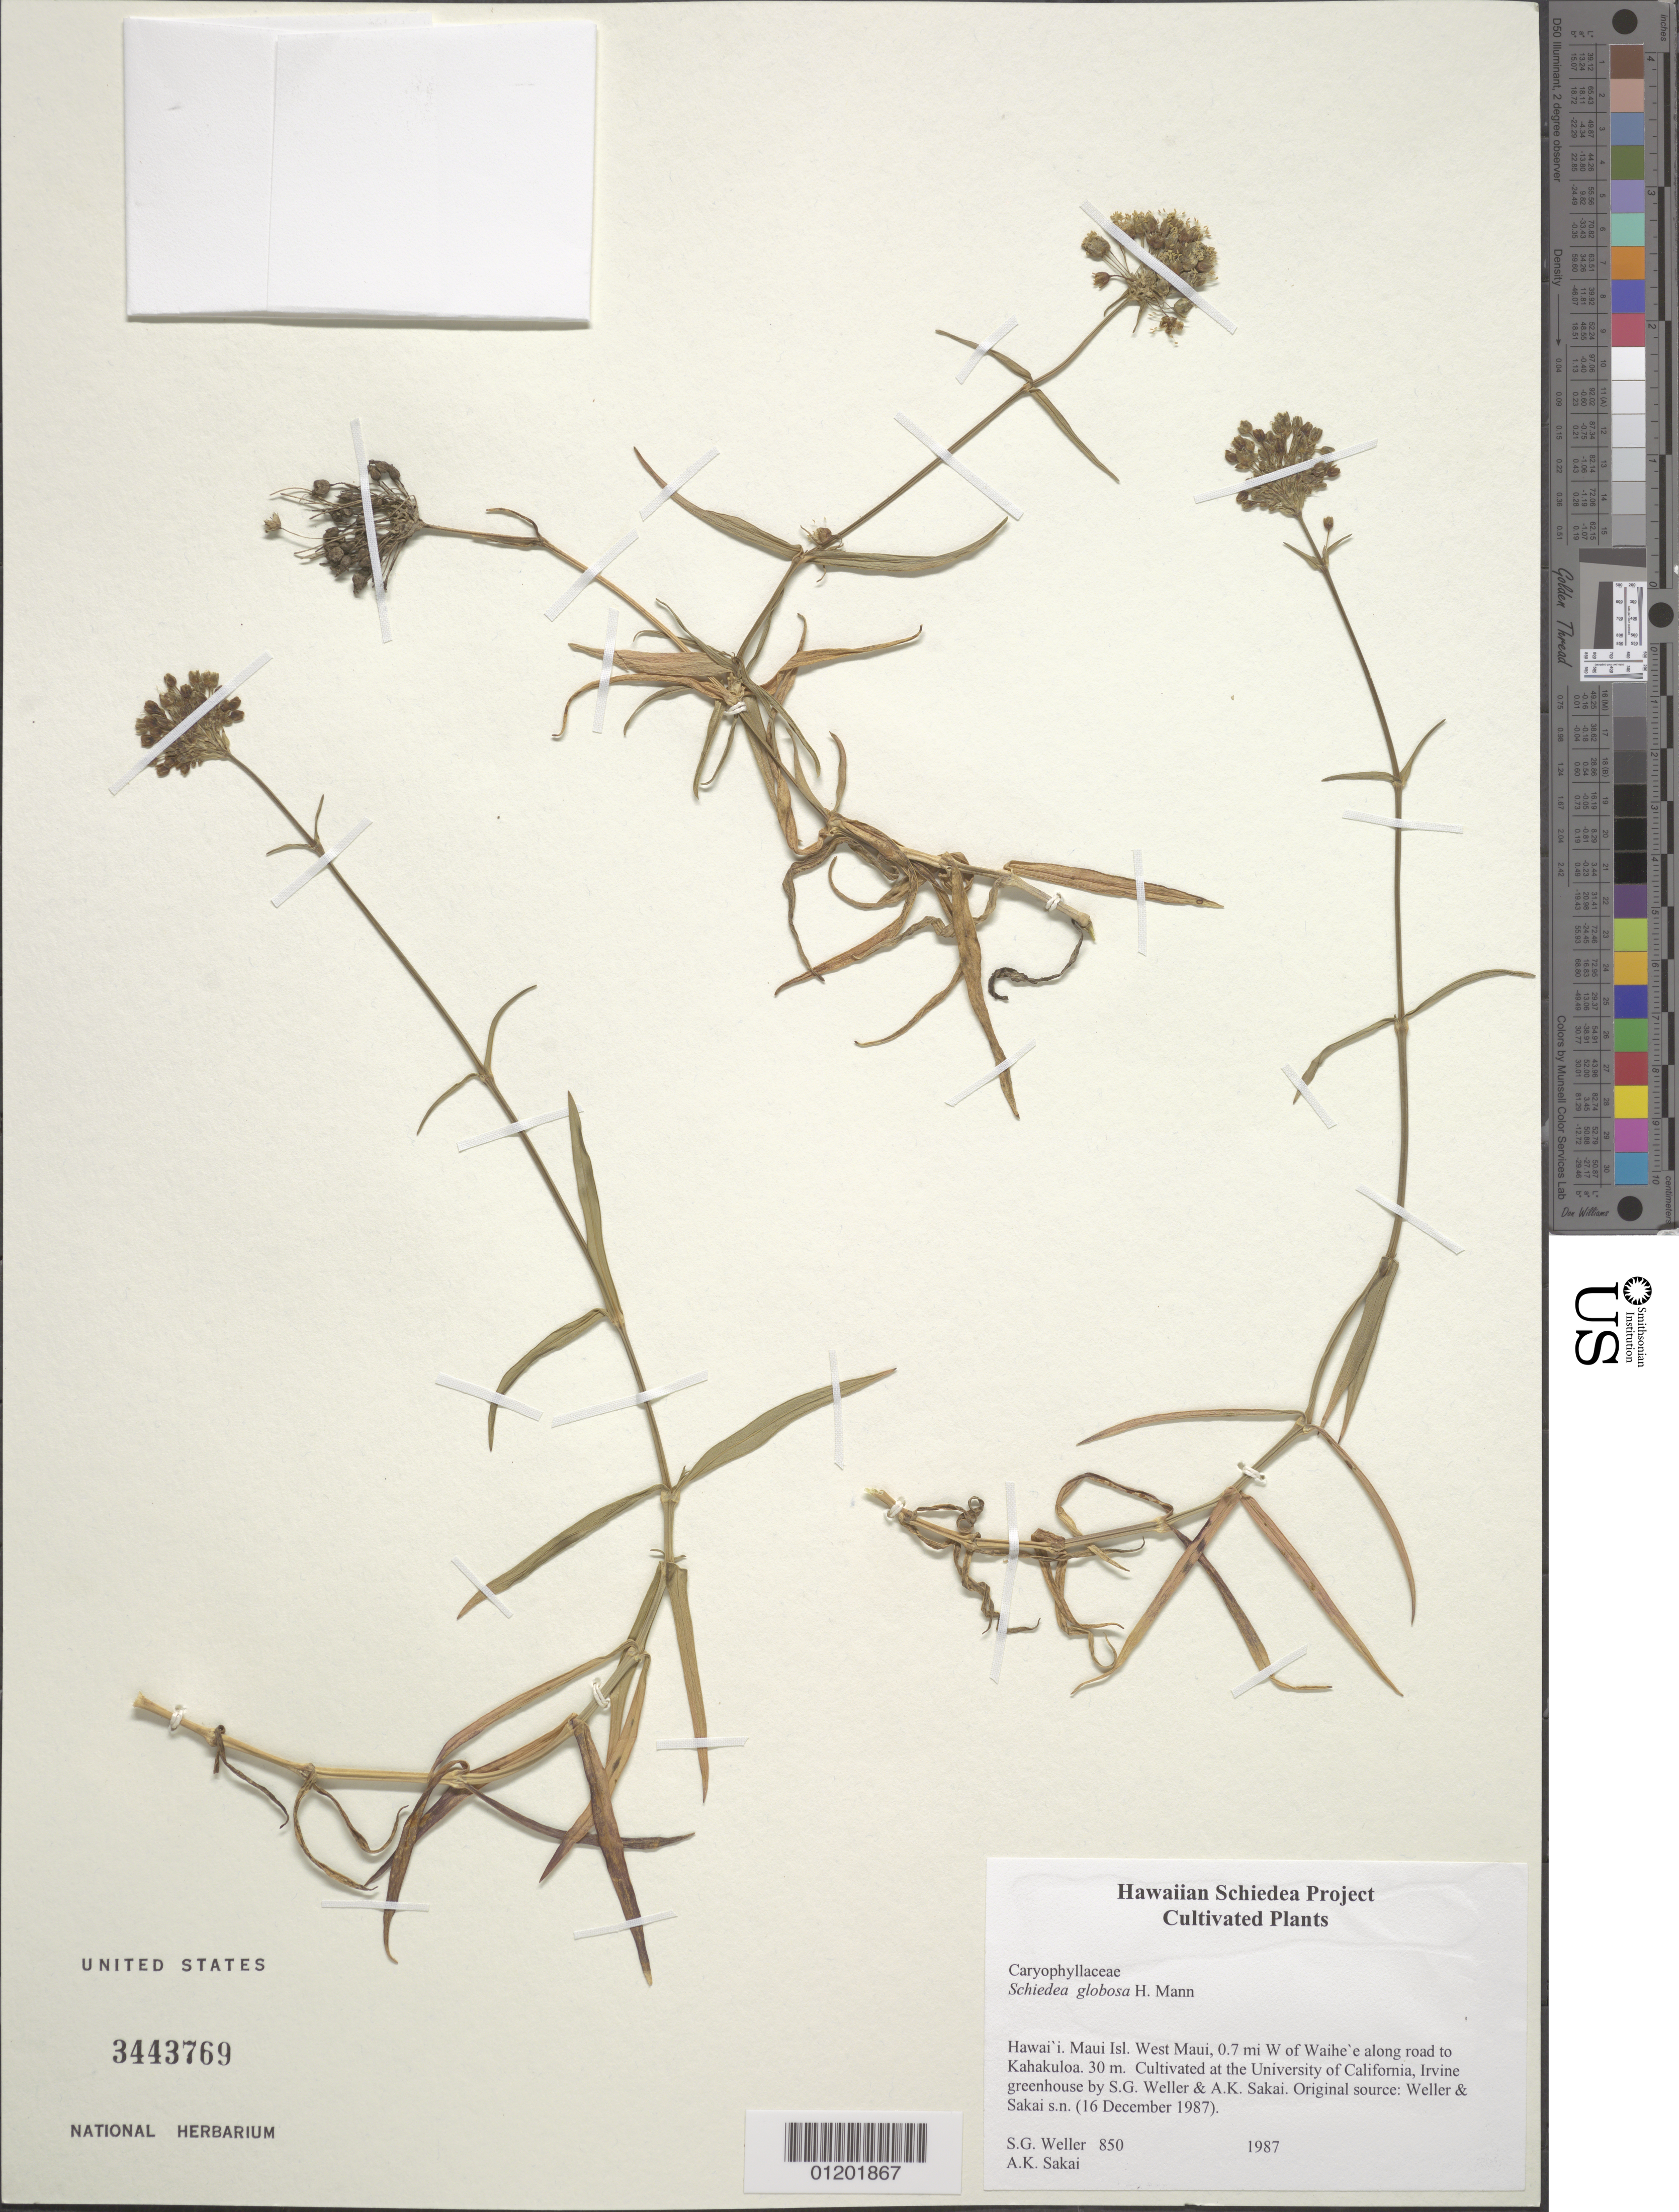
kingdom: Plantae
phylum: Tracheophyta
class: Magnoliopsida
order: Caryophyllales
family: Caryophyllaceae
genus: Schiedea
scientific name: Schiedea globosa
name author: H. Mann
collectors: S. G. Weller & A. Sakai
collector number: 850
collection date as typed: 1987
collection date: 1987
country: United States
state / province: California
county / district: Orange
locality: University of California, Irvine greenhouse.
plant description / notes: Cultivated at the University of California, Irvine greenhouse by S.G. Weller & A.K. Sakai. Original source: from seeds collected by Weller and Sakai on 16 December 1987.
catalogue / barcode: US 3443769